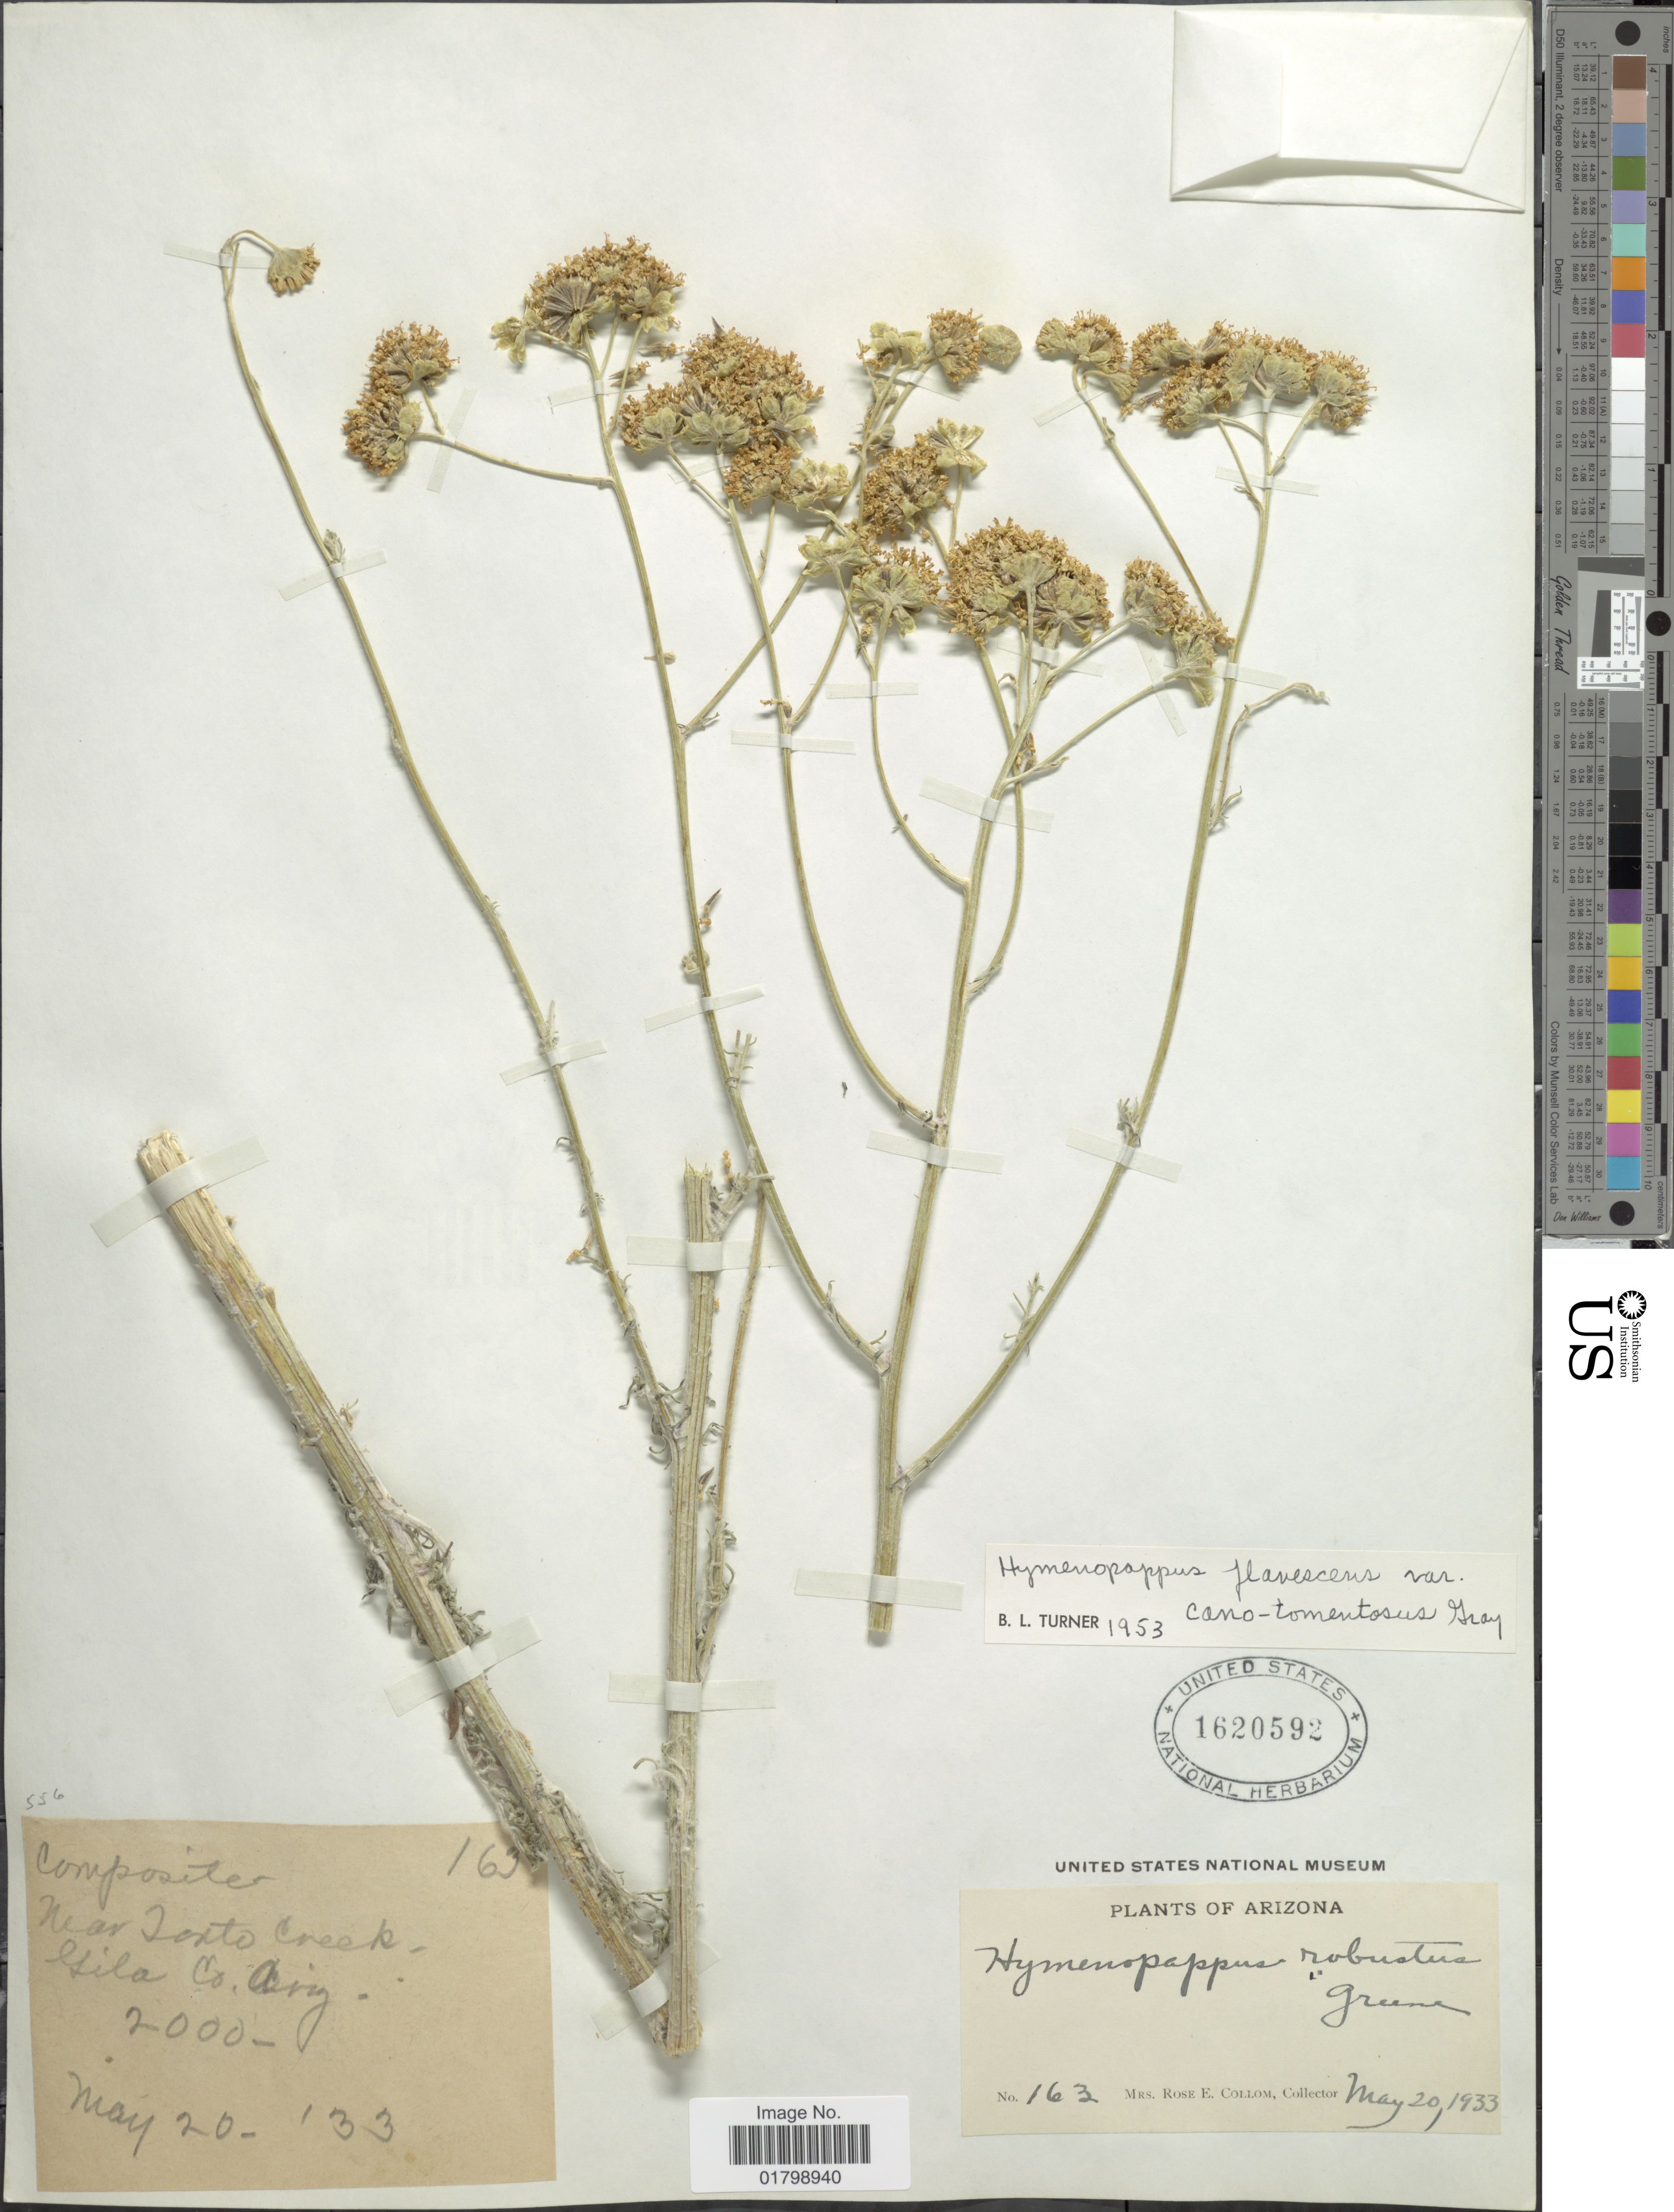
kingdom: Plantae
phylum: Tracheophyta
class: Magnoliopsida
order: Asterales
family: Asteraceae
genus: Hymenopappus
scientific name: Hymenopappus flavescens var. canotomentosus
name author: A. Gray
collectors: R. E. Collom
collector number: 163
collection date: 1933-05-20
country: United States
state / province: Arizona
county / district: Gila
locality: Near Tonto Creek, Gila Co.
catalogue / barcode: US 1620592